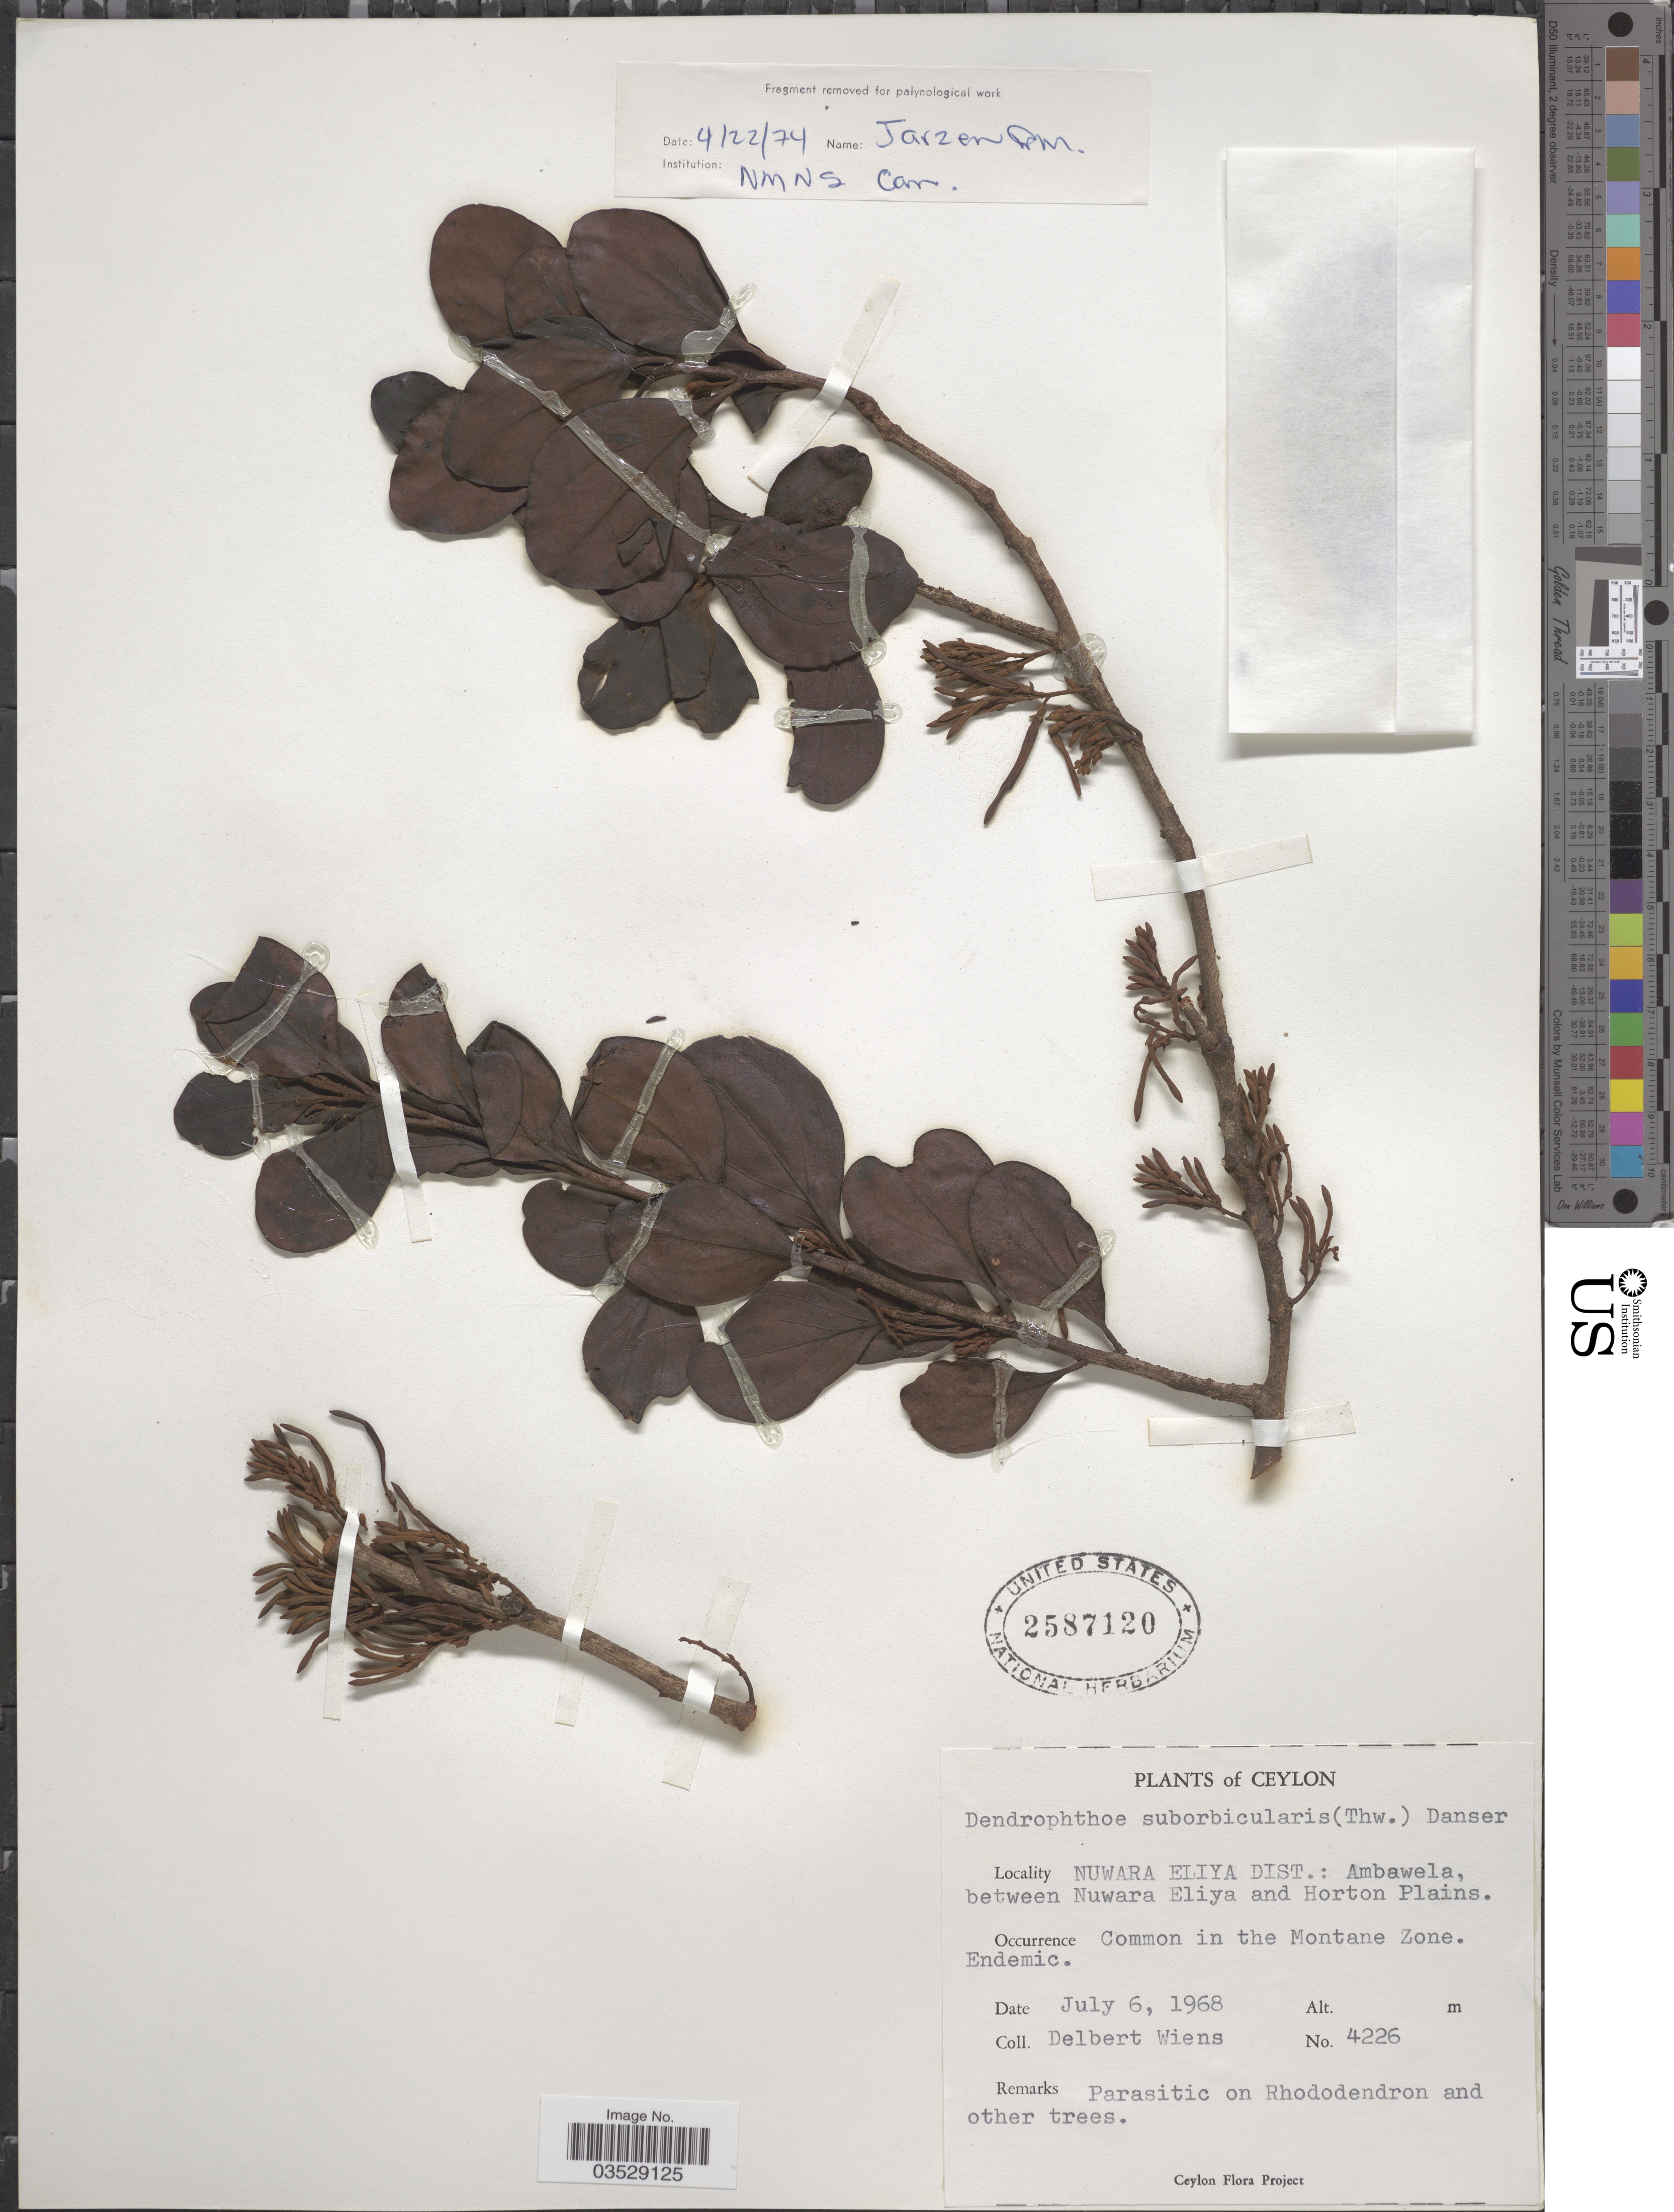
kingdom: Plantae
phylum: Tracheophyta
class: Magnoliopsida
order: Santalales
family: Loranthaceae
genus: Dendrophthoe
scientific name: Dendrophthoe suborbicularis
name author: Danser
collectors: D. Wiens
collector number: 4226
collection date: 1968-07-06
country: Sri Lanka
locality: Ceylon. Nuwara Eliya Dist.: Ambawela, between Nuwara Eliya and Horton Plains.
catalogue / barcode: US 2587120